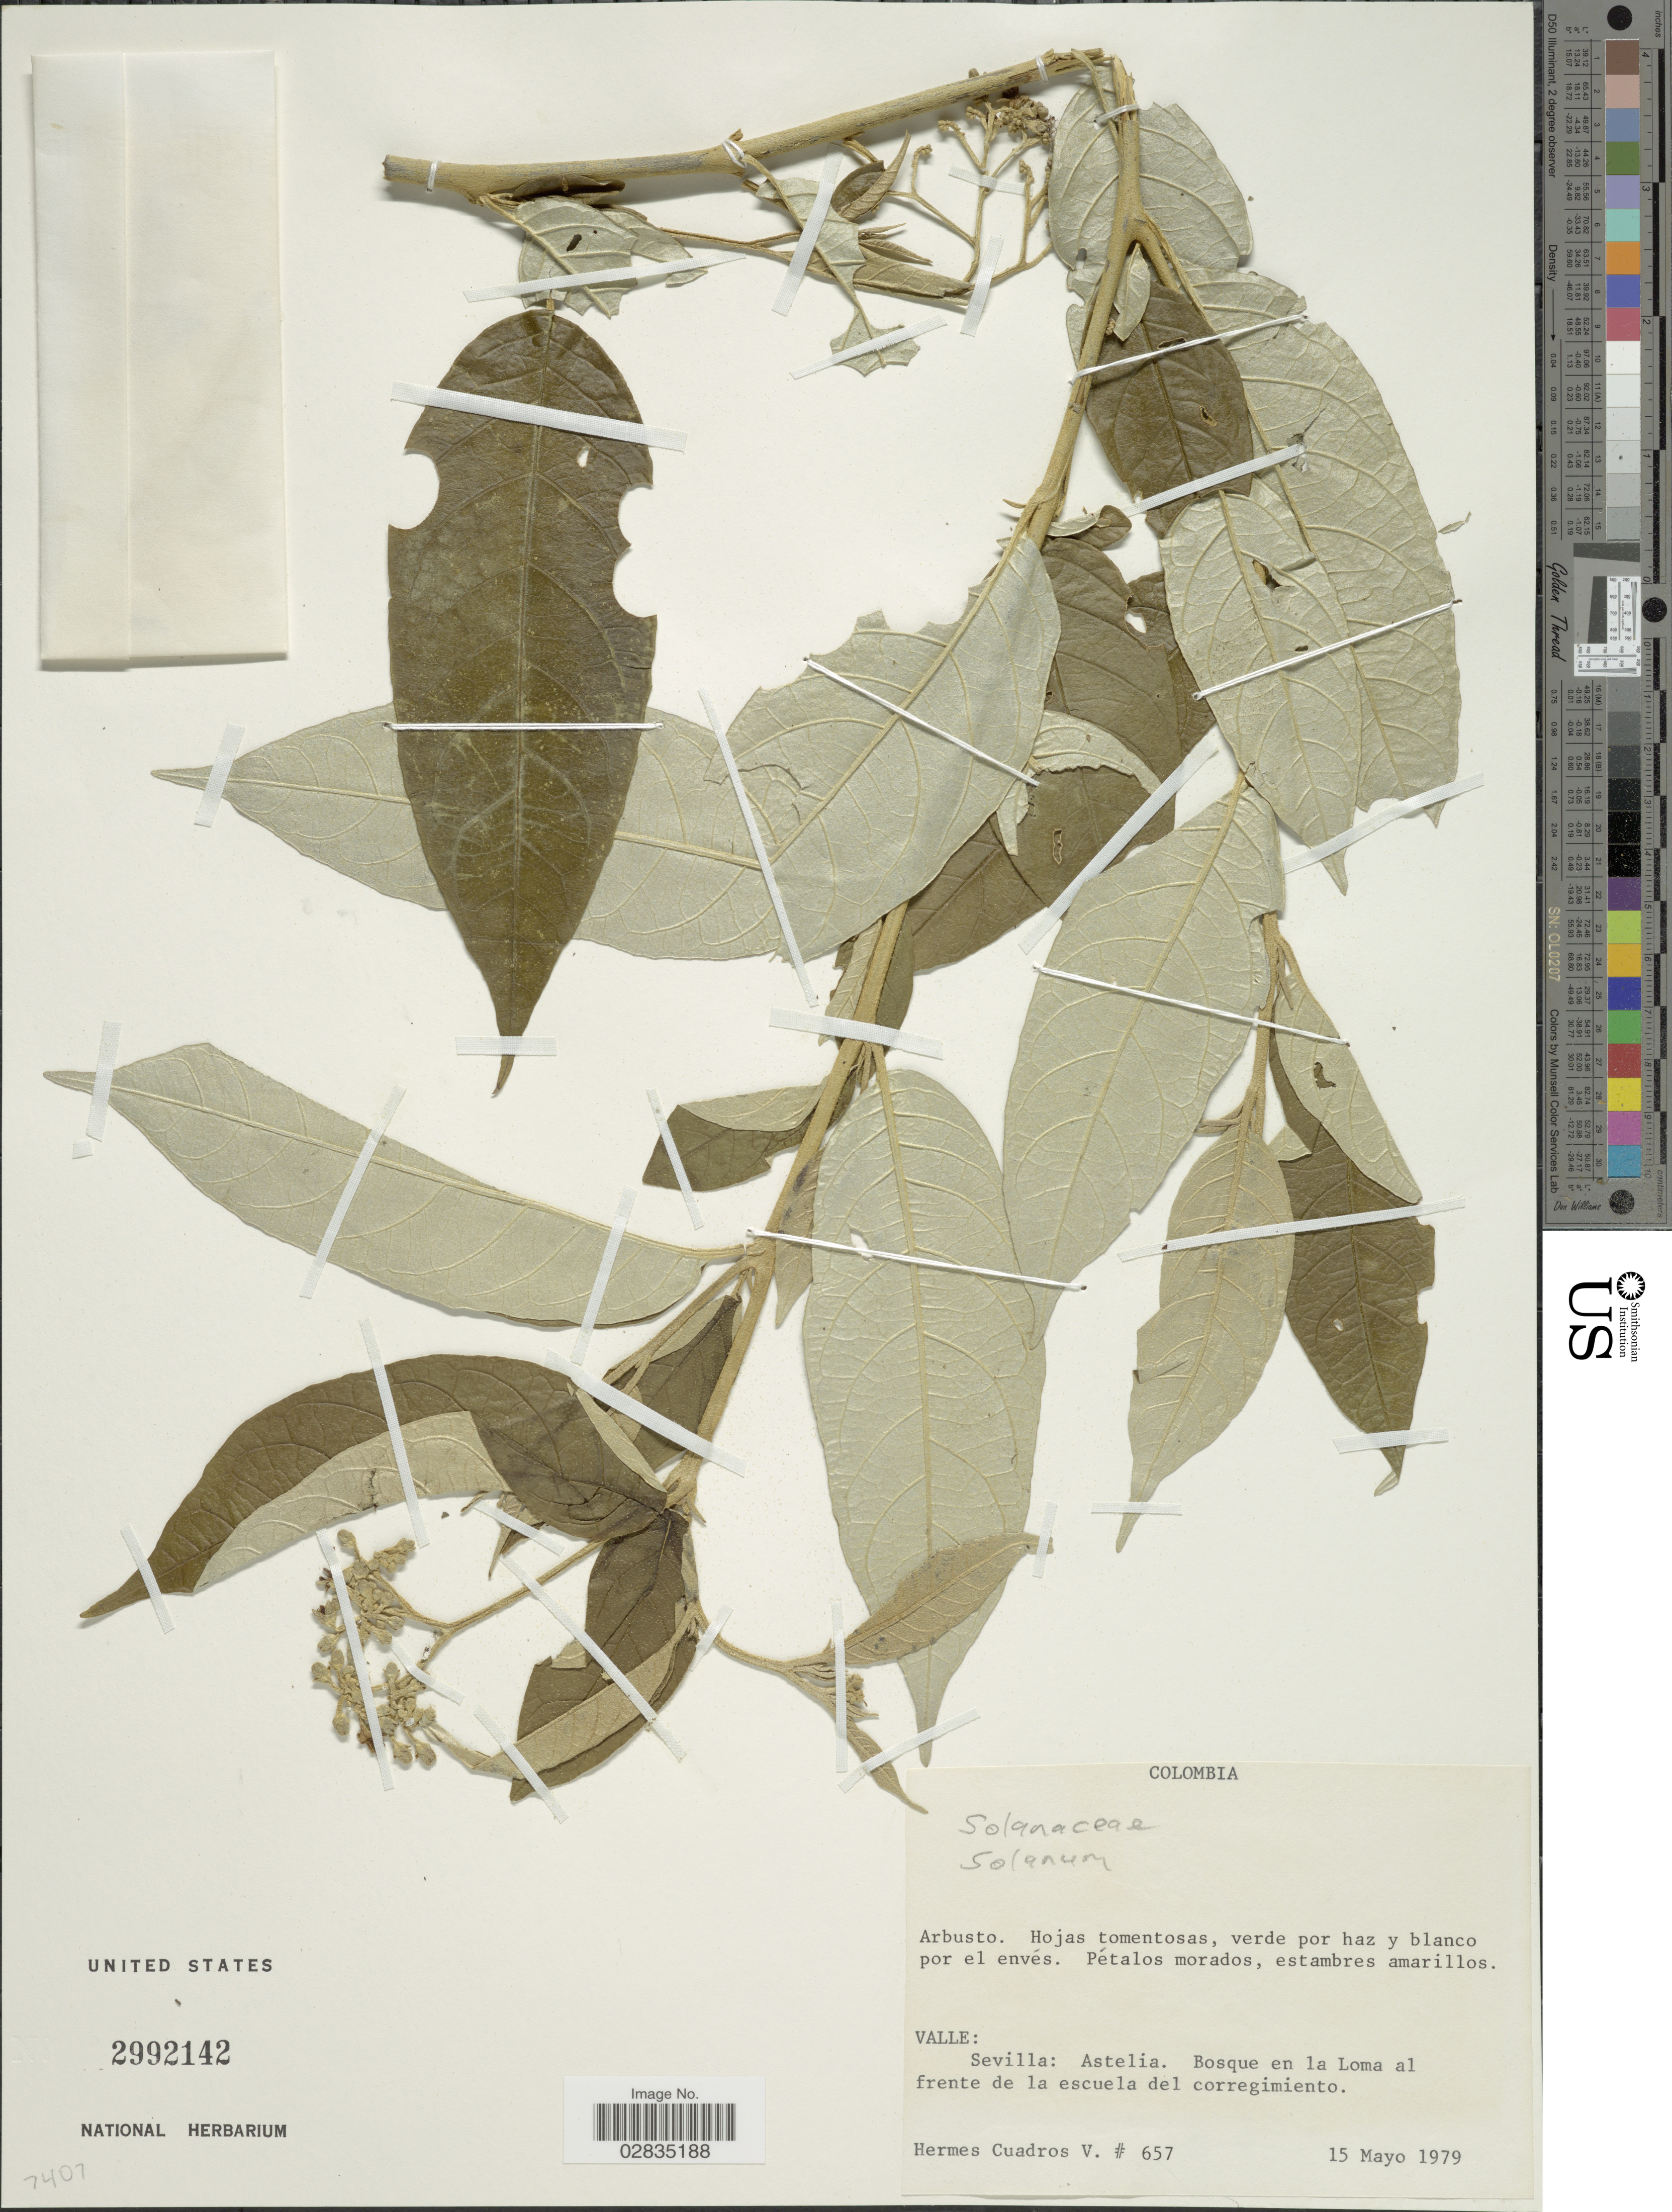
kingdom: Plantae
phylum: Tracheophyta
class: Magnoliopsida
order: Solanales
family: Solanaceae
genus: Solanum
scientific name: Solanum sp.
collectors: H. Cuadros V.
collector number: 657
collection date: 1979-05-15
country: Colombia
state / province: Valle del Cauca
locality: Valle: Sevilla: Astelia, Bosque en la Loma al frente de la escuela del corregimiento.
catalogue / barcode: US 2992142